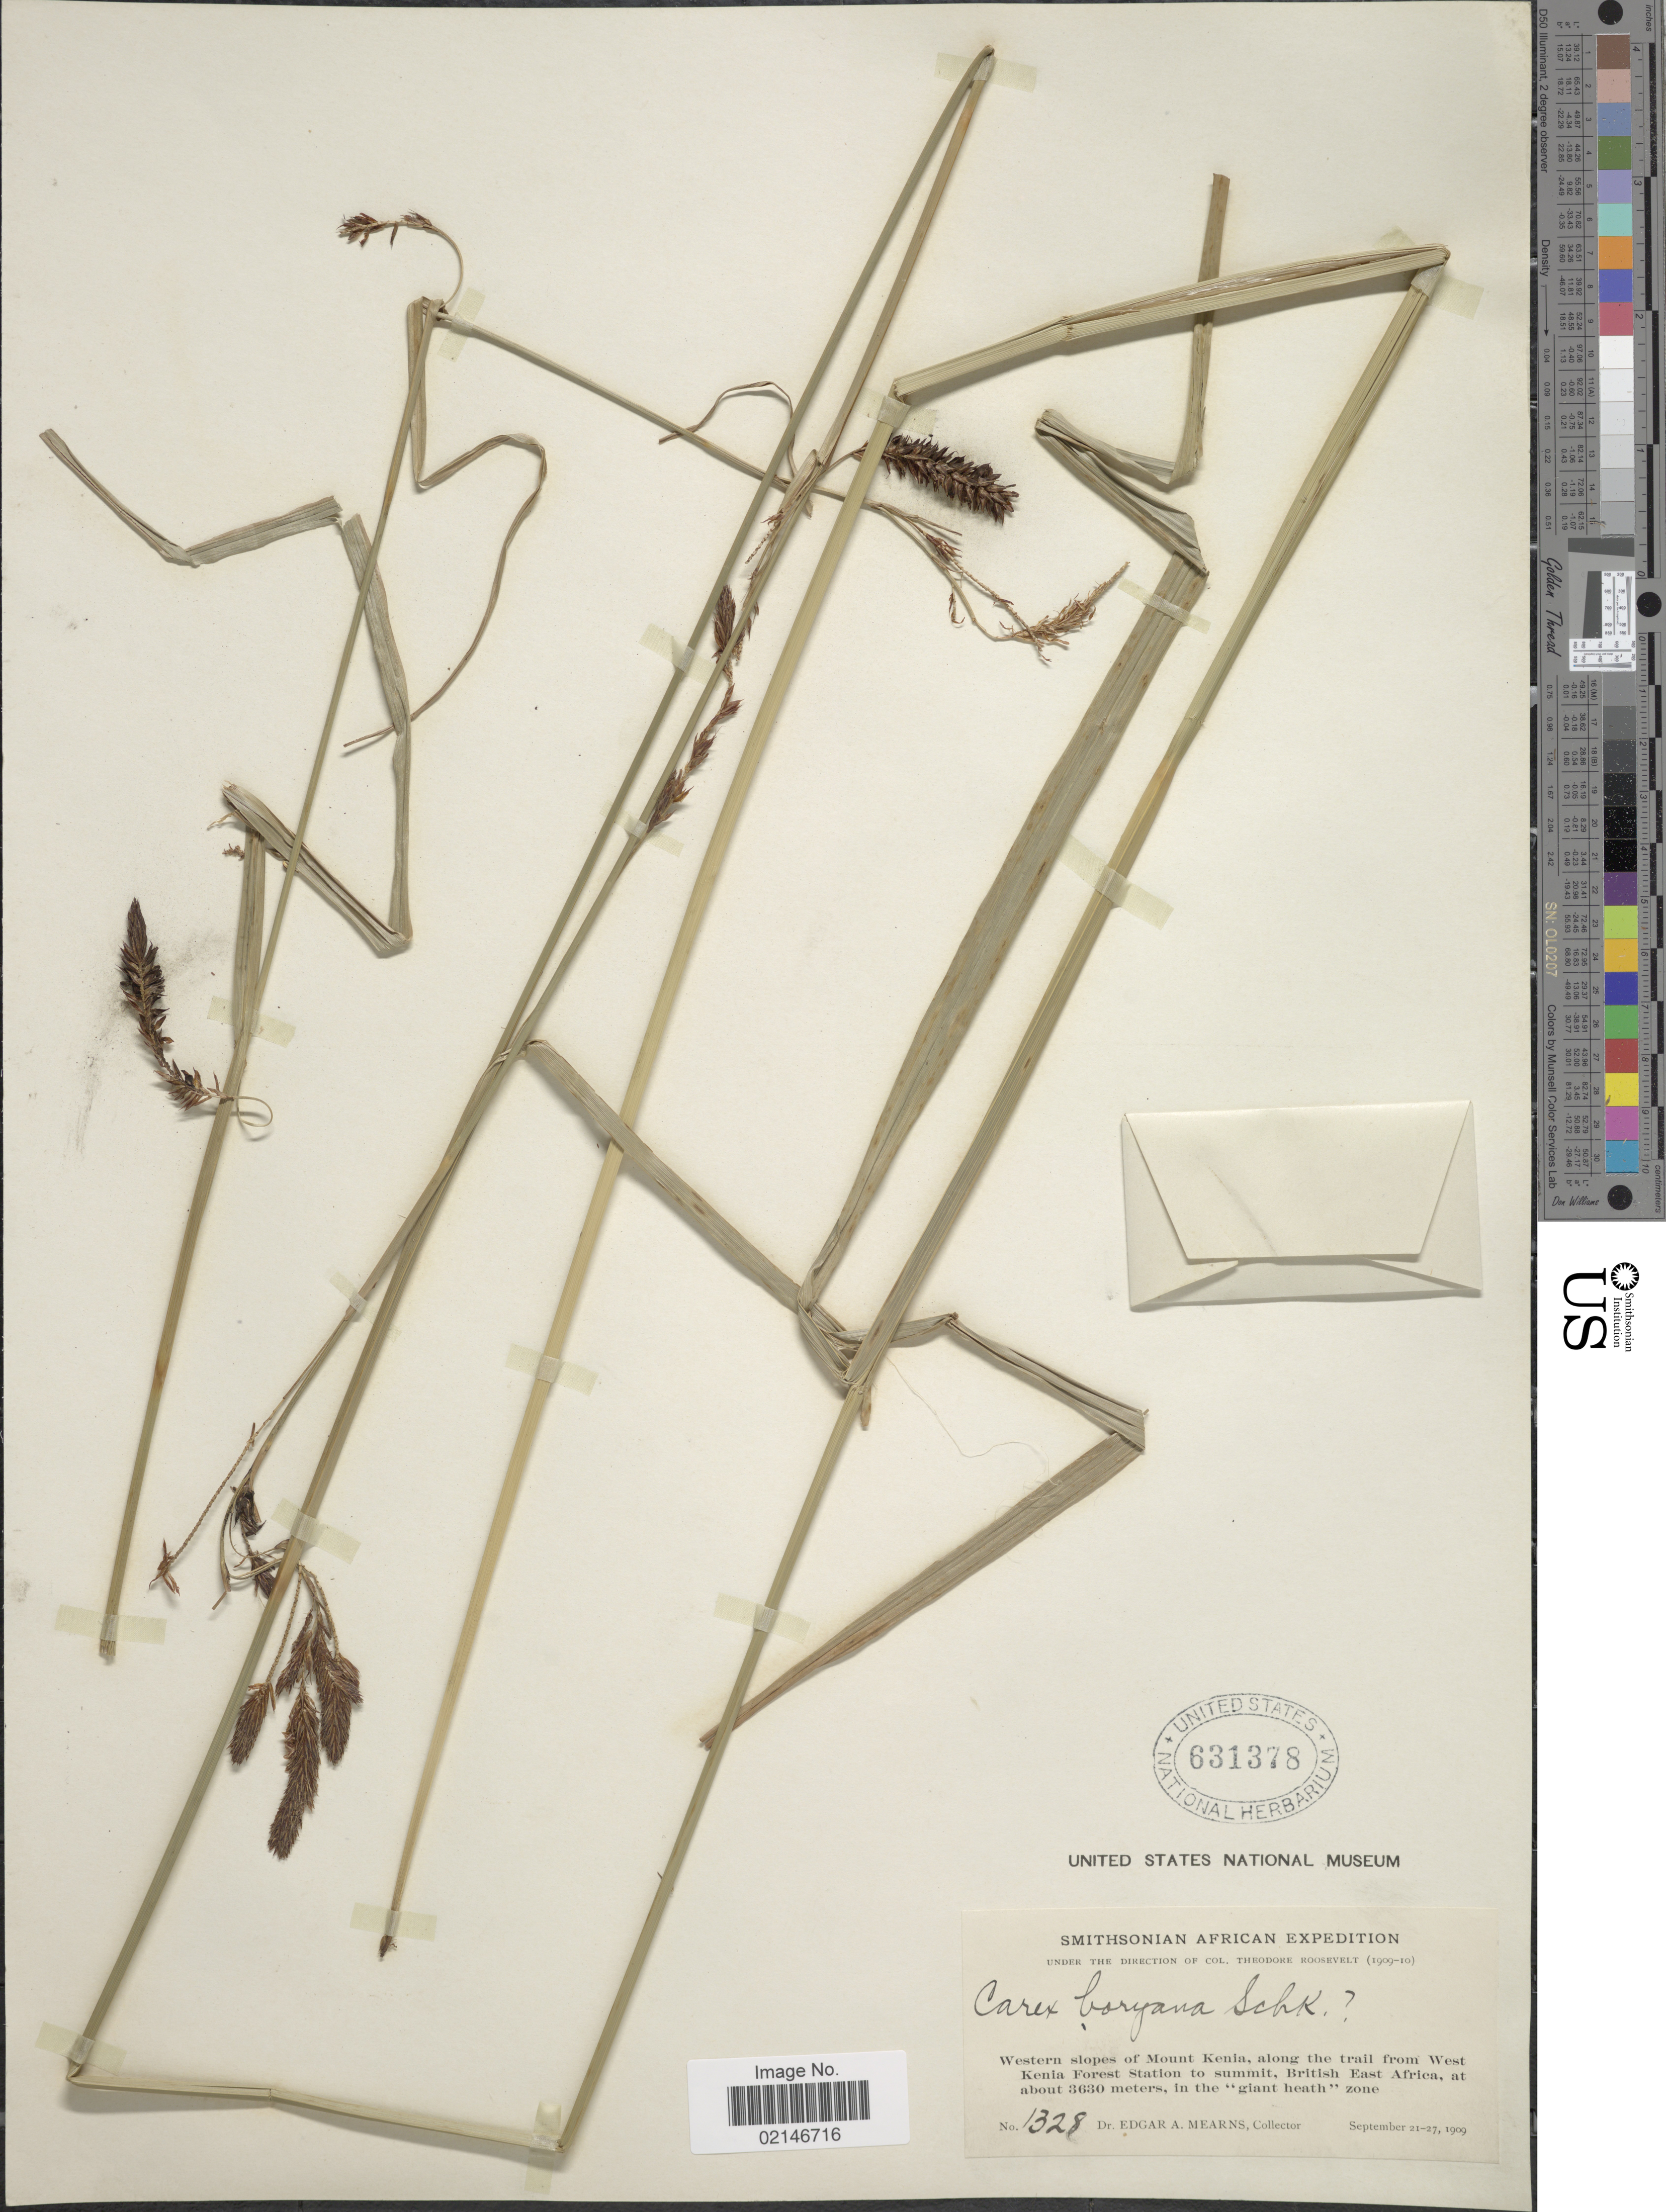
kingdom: Plantae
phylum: Tracheophyta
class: Liliopsida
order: Poales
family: Cyperaceae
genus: Carex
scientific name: Carex boryana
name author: Schkuhr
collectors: E. A. Mearns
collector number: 1328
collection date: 1909-09-21/1909-09-27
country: Kenya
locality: Western slopes of Mount Kenia, along the trail from West Kenia Forest Station to summit, British East Africa, in the "giant health" zone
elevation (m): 3630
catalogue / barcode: US 631378